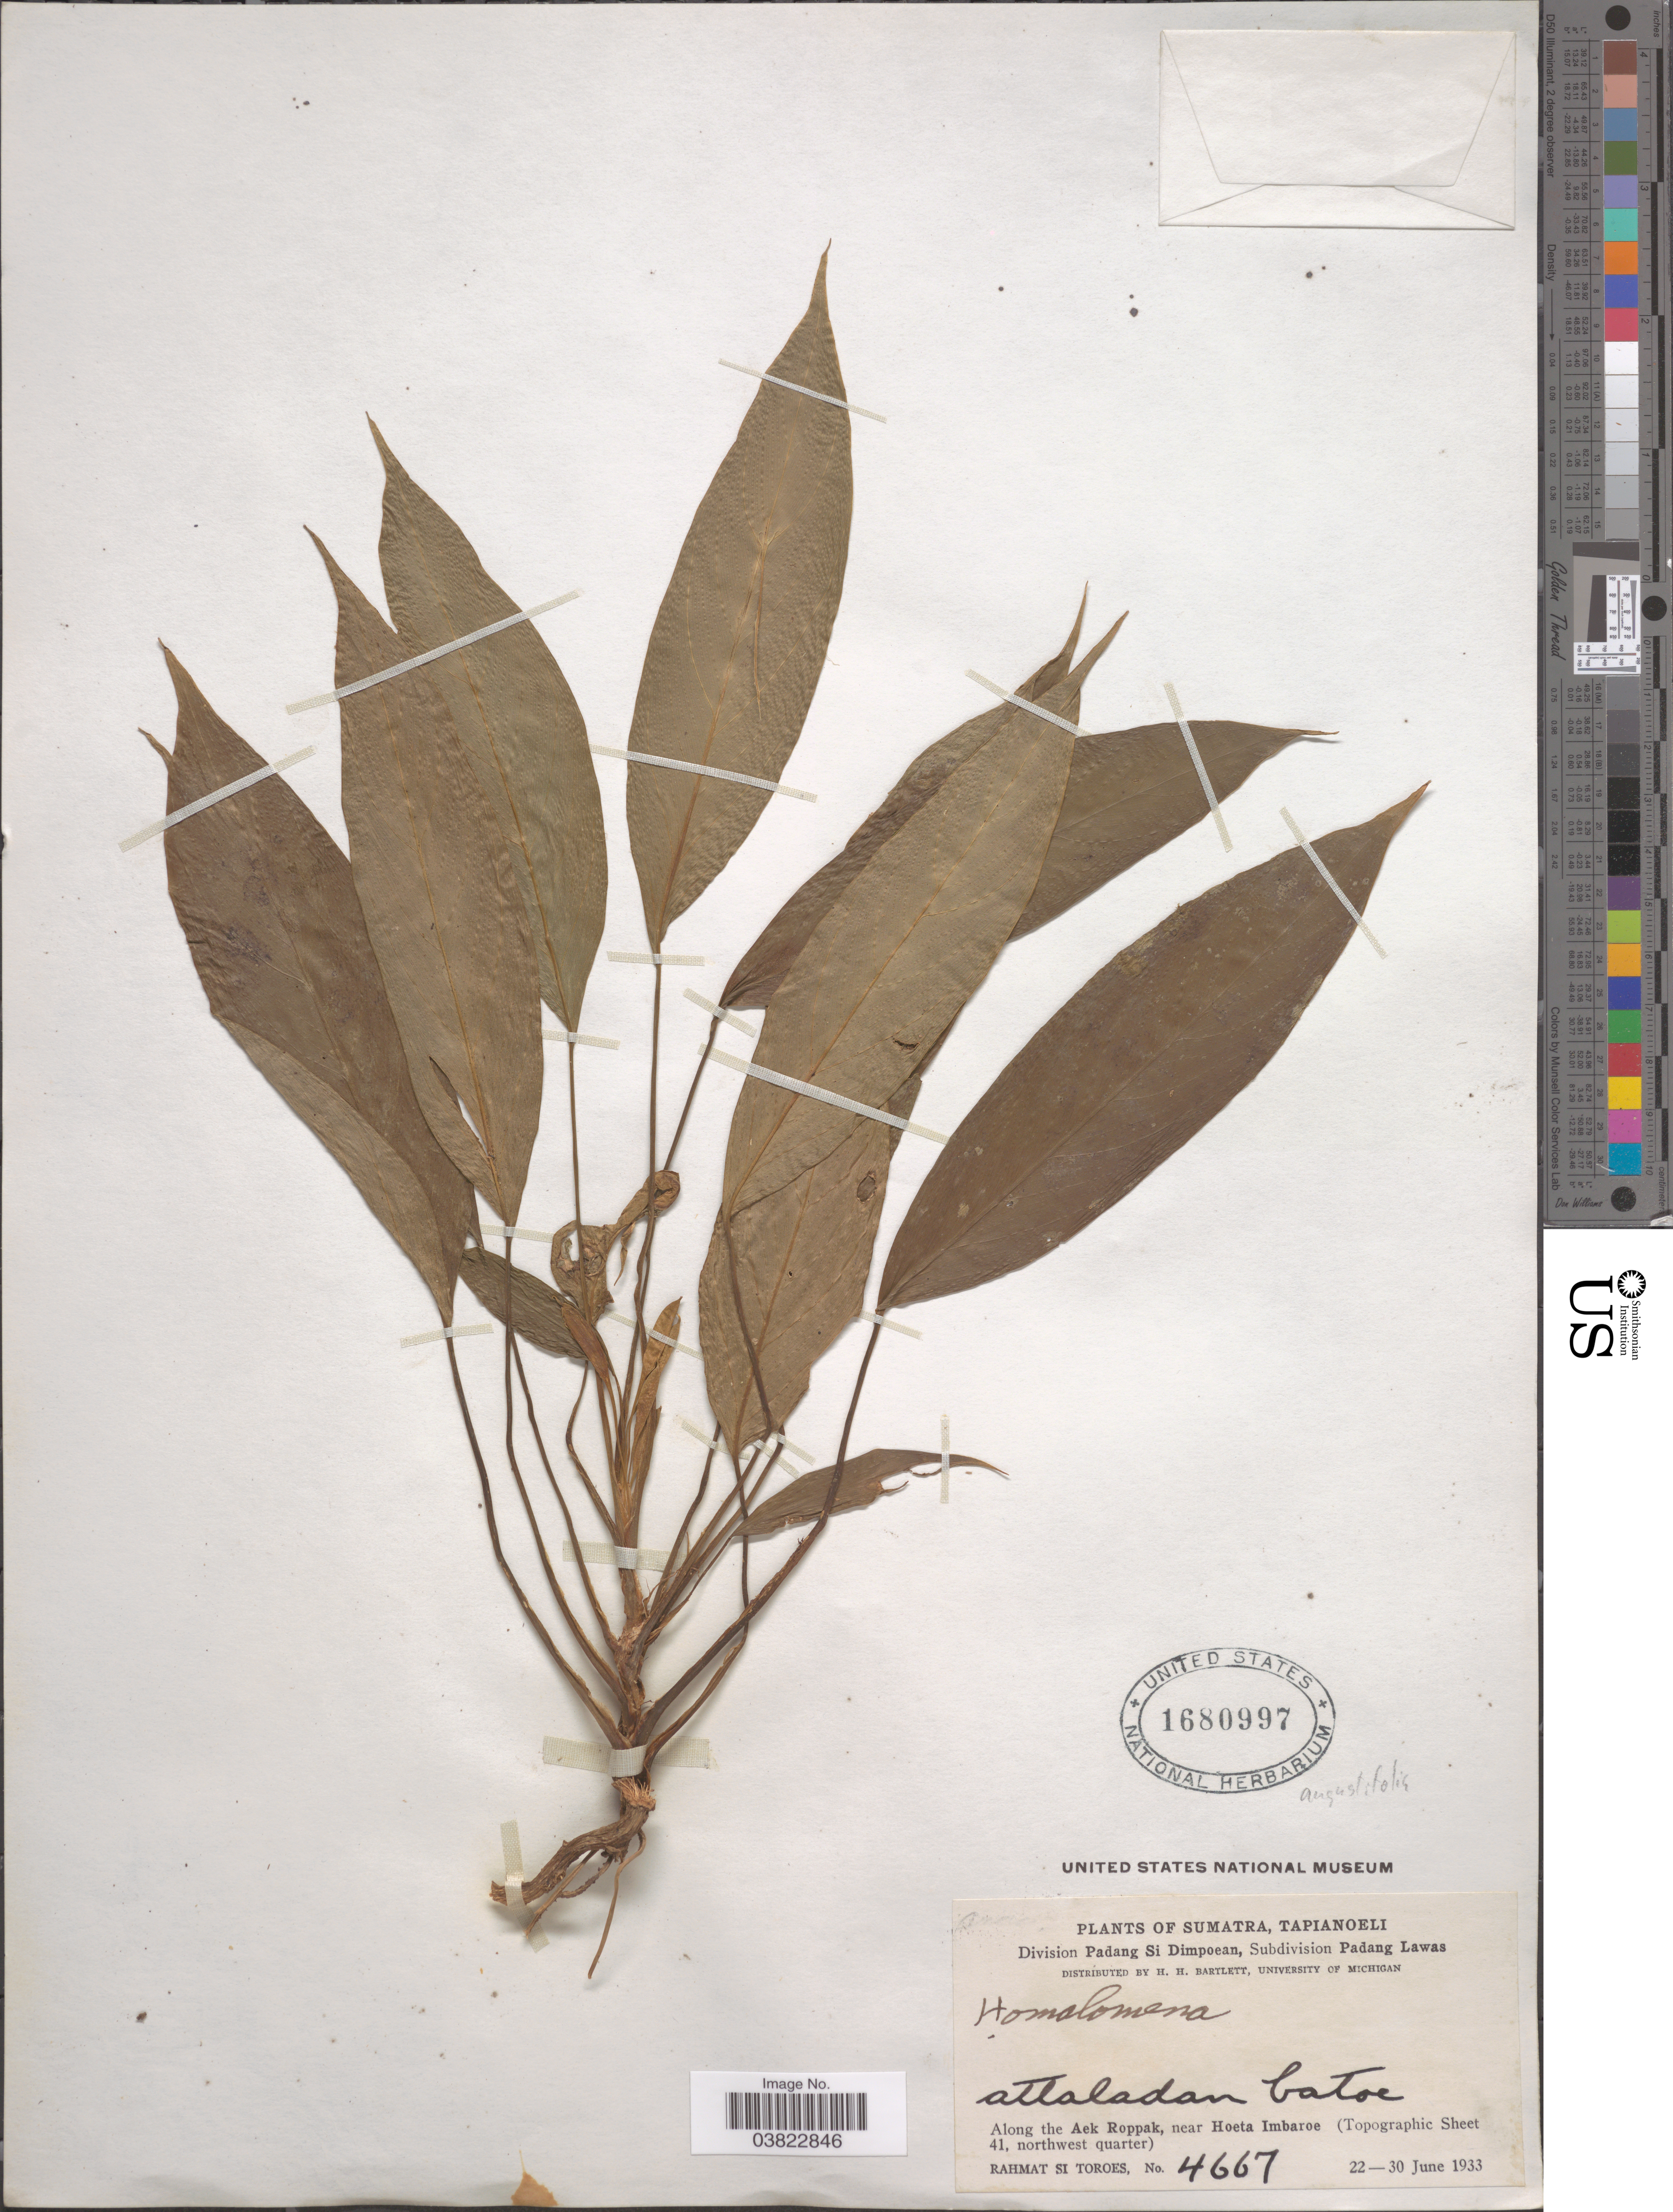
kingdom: Plantae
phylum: Tracheophyta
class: Liliopsida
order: Alismatales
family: Araceae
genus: Homalomena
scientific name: Homalomena angustifolia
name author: (Jack) Hook. f.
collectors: Rahmat Si Boeea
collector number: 4667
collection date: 1933-06-22/1933-06-30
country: Indonesia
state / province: Sumatra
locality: Tapianoeli. Division Padang Si Dimpoean, Subdivision Padang Lawas. Along the Aek Roppak, near Hoeta Imbaroe (Topographic Sheet 41, northwest quarter).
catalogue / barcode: US 1680997